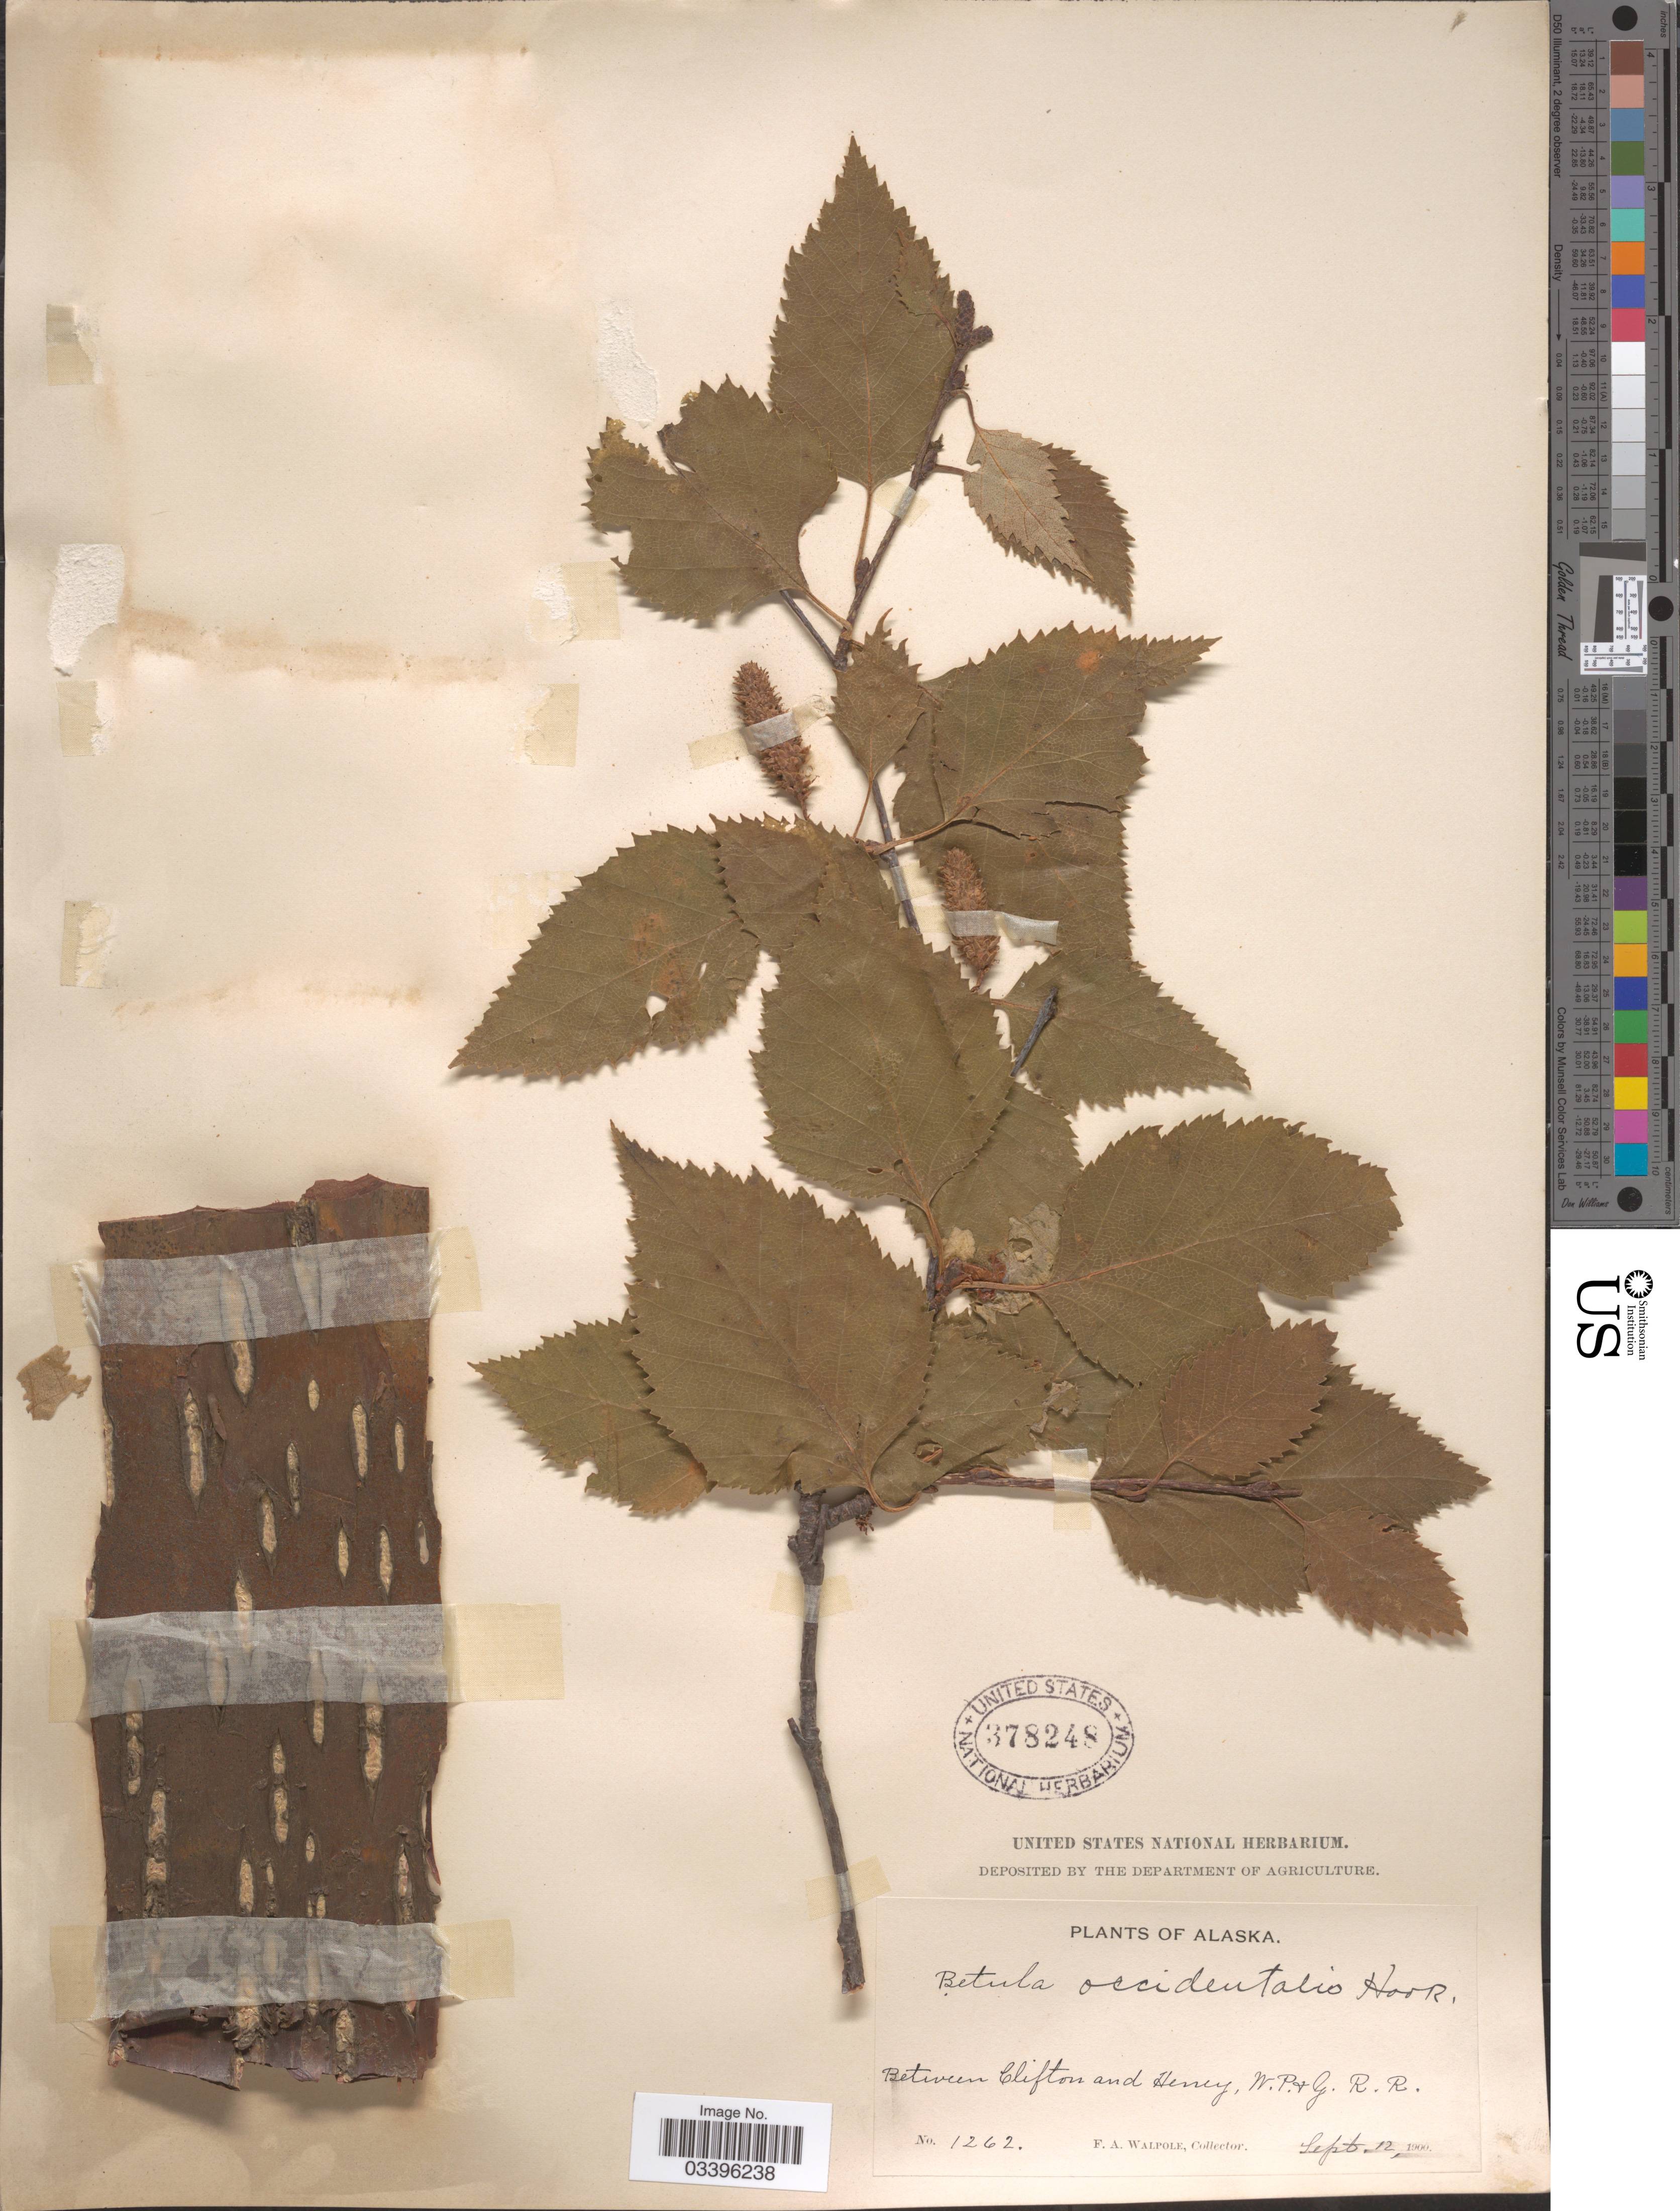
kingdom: Plantae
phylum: Tracheophyta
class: Magnoliopsida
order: Fagales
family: Betulaceae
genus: Betula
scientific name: Betula occidentalis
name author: Hook.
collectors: F. Walpole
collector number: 1262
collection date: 1900-09-12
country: United States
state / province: Alaska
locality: Between Clifton and Henry, W.P. & G.R.R.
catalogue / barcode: US 378248